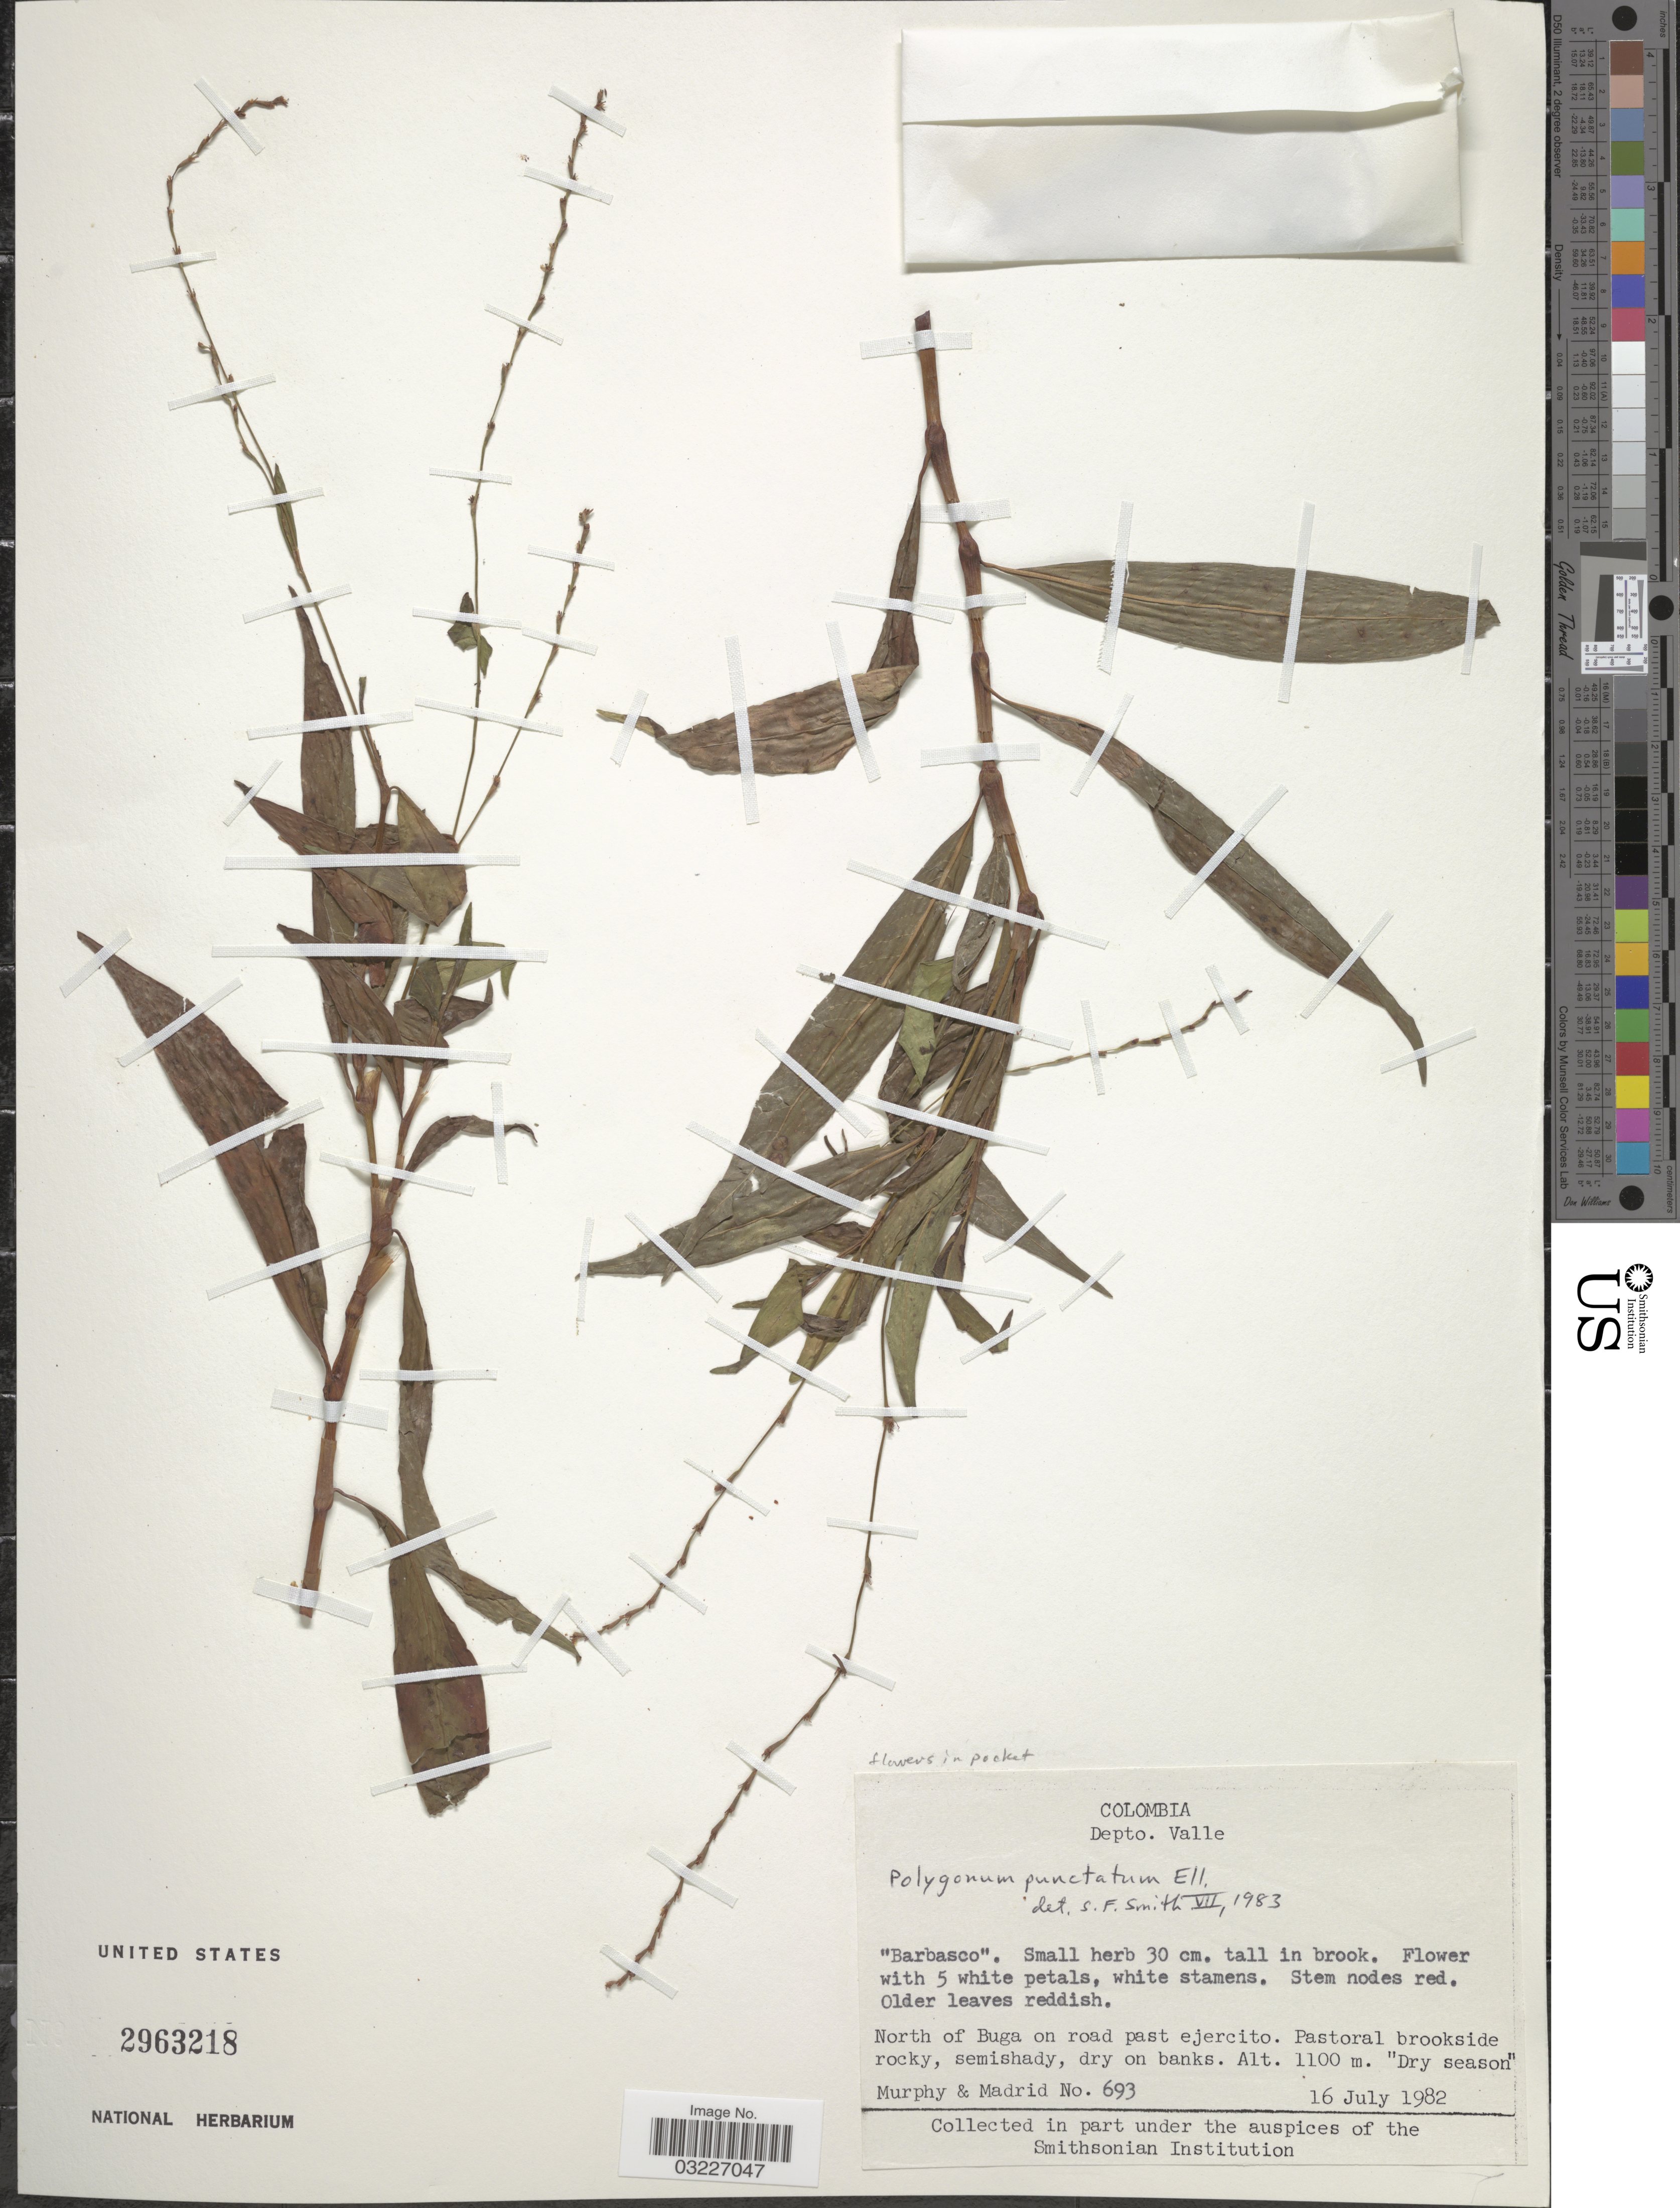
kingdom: Plantae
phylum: Tracheophyta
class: Magnoliopsida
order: Caryophyllales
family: Polygonaceae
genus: Polygonum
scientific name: Polygonum opelousanum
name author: Riddell ex Small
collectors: -. Murphy & -. Madrid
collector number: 693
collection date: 1982-07-16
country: Colombia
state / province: Valle del Cauca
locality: Depto. Valle. North of Buga on road past ejercito.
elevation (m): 1100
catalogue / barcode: US 2963218